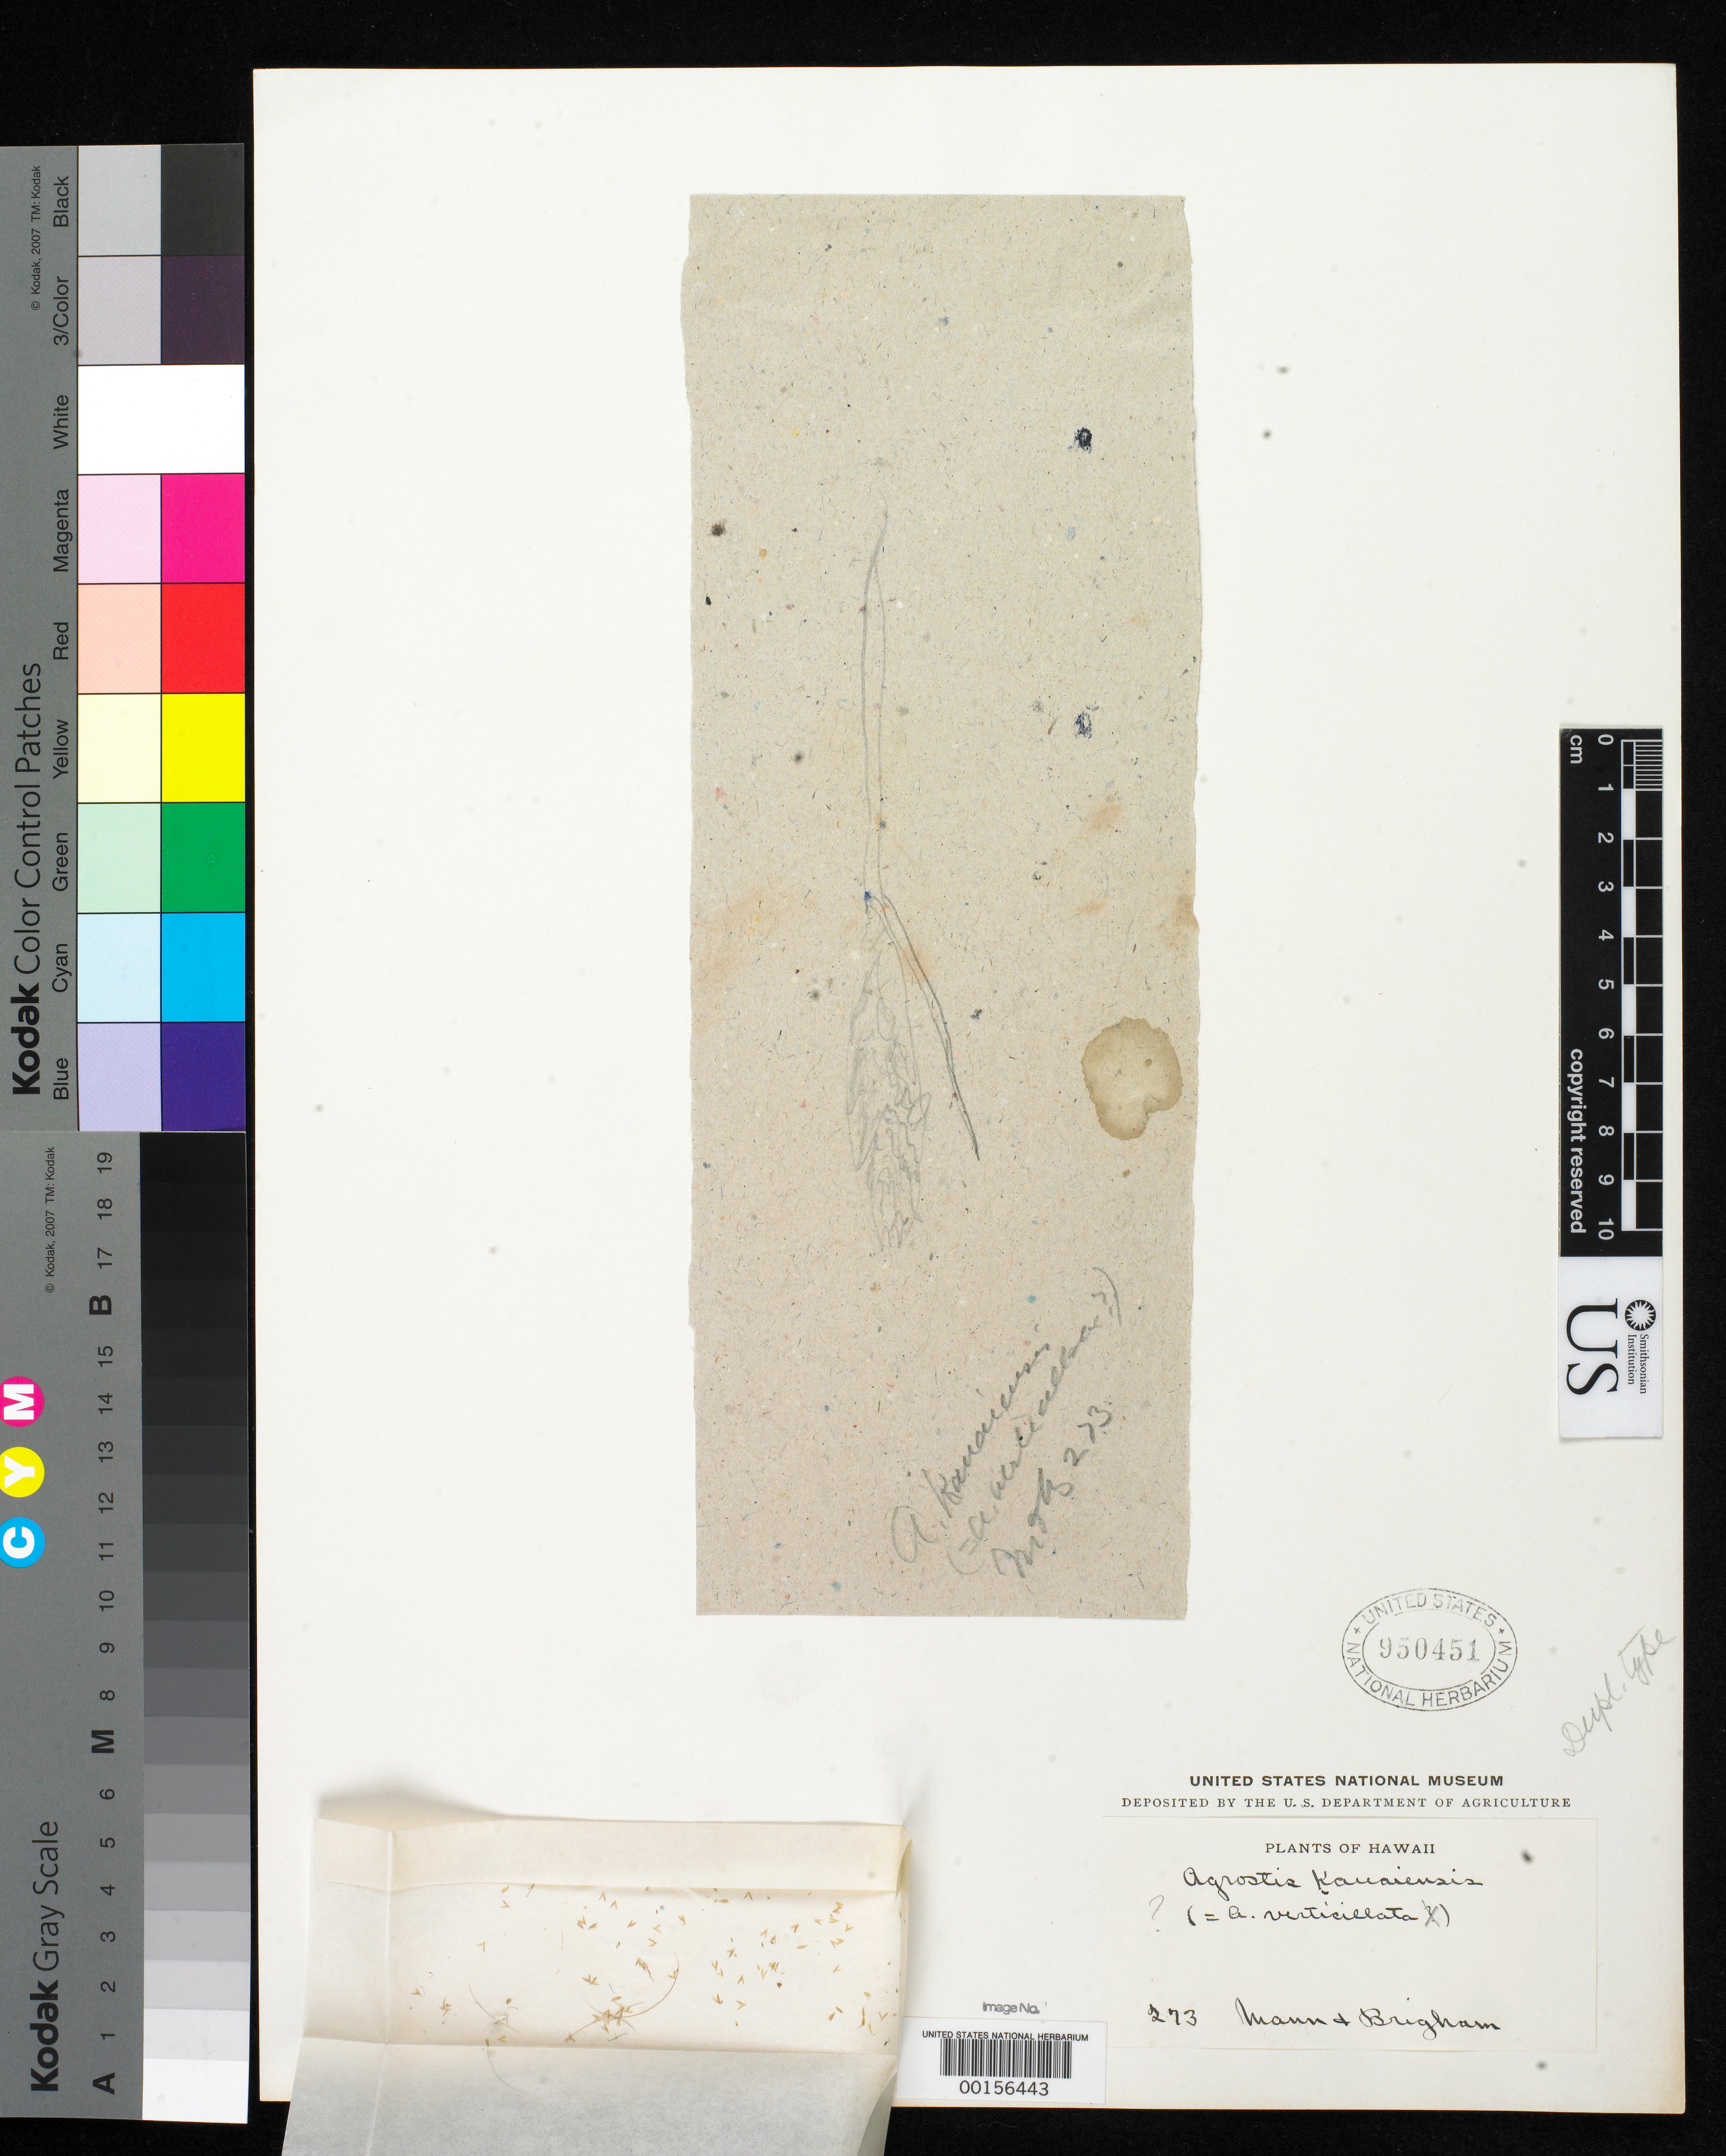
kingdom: Plantae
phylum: Tracheophyta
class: Liliopsida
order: Poales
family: Poaceae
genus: Agrostis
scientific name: Agrostis kauaiensis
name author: Hillebr.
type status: Type Fragment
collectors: H. Mann & W. T. Brigham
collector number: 273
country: United States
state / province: Hawaii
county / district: Kauai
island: Kaua'i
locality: Waimea.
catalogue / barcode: US 950451